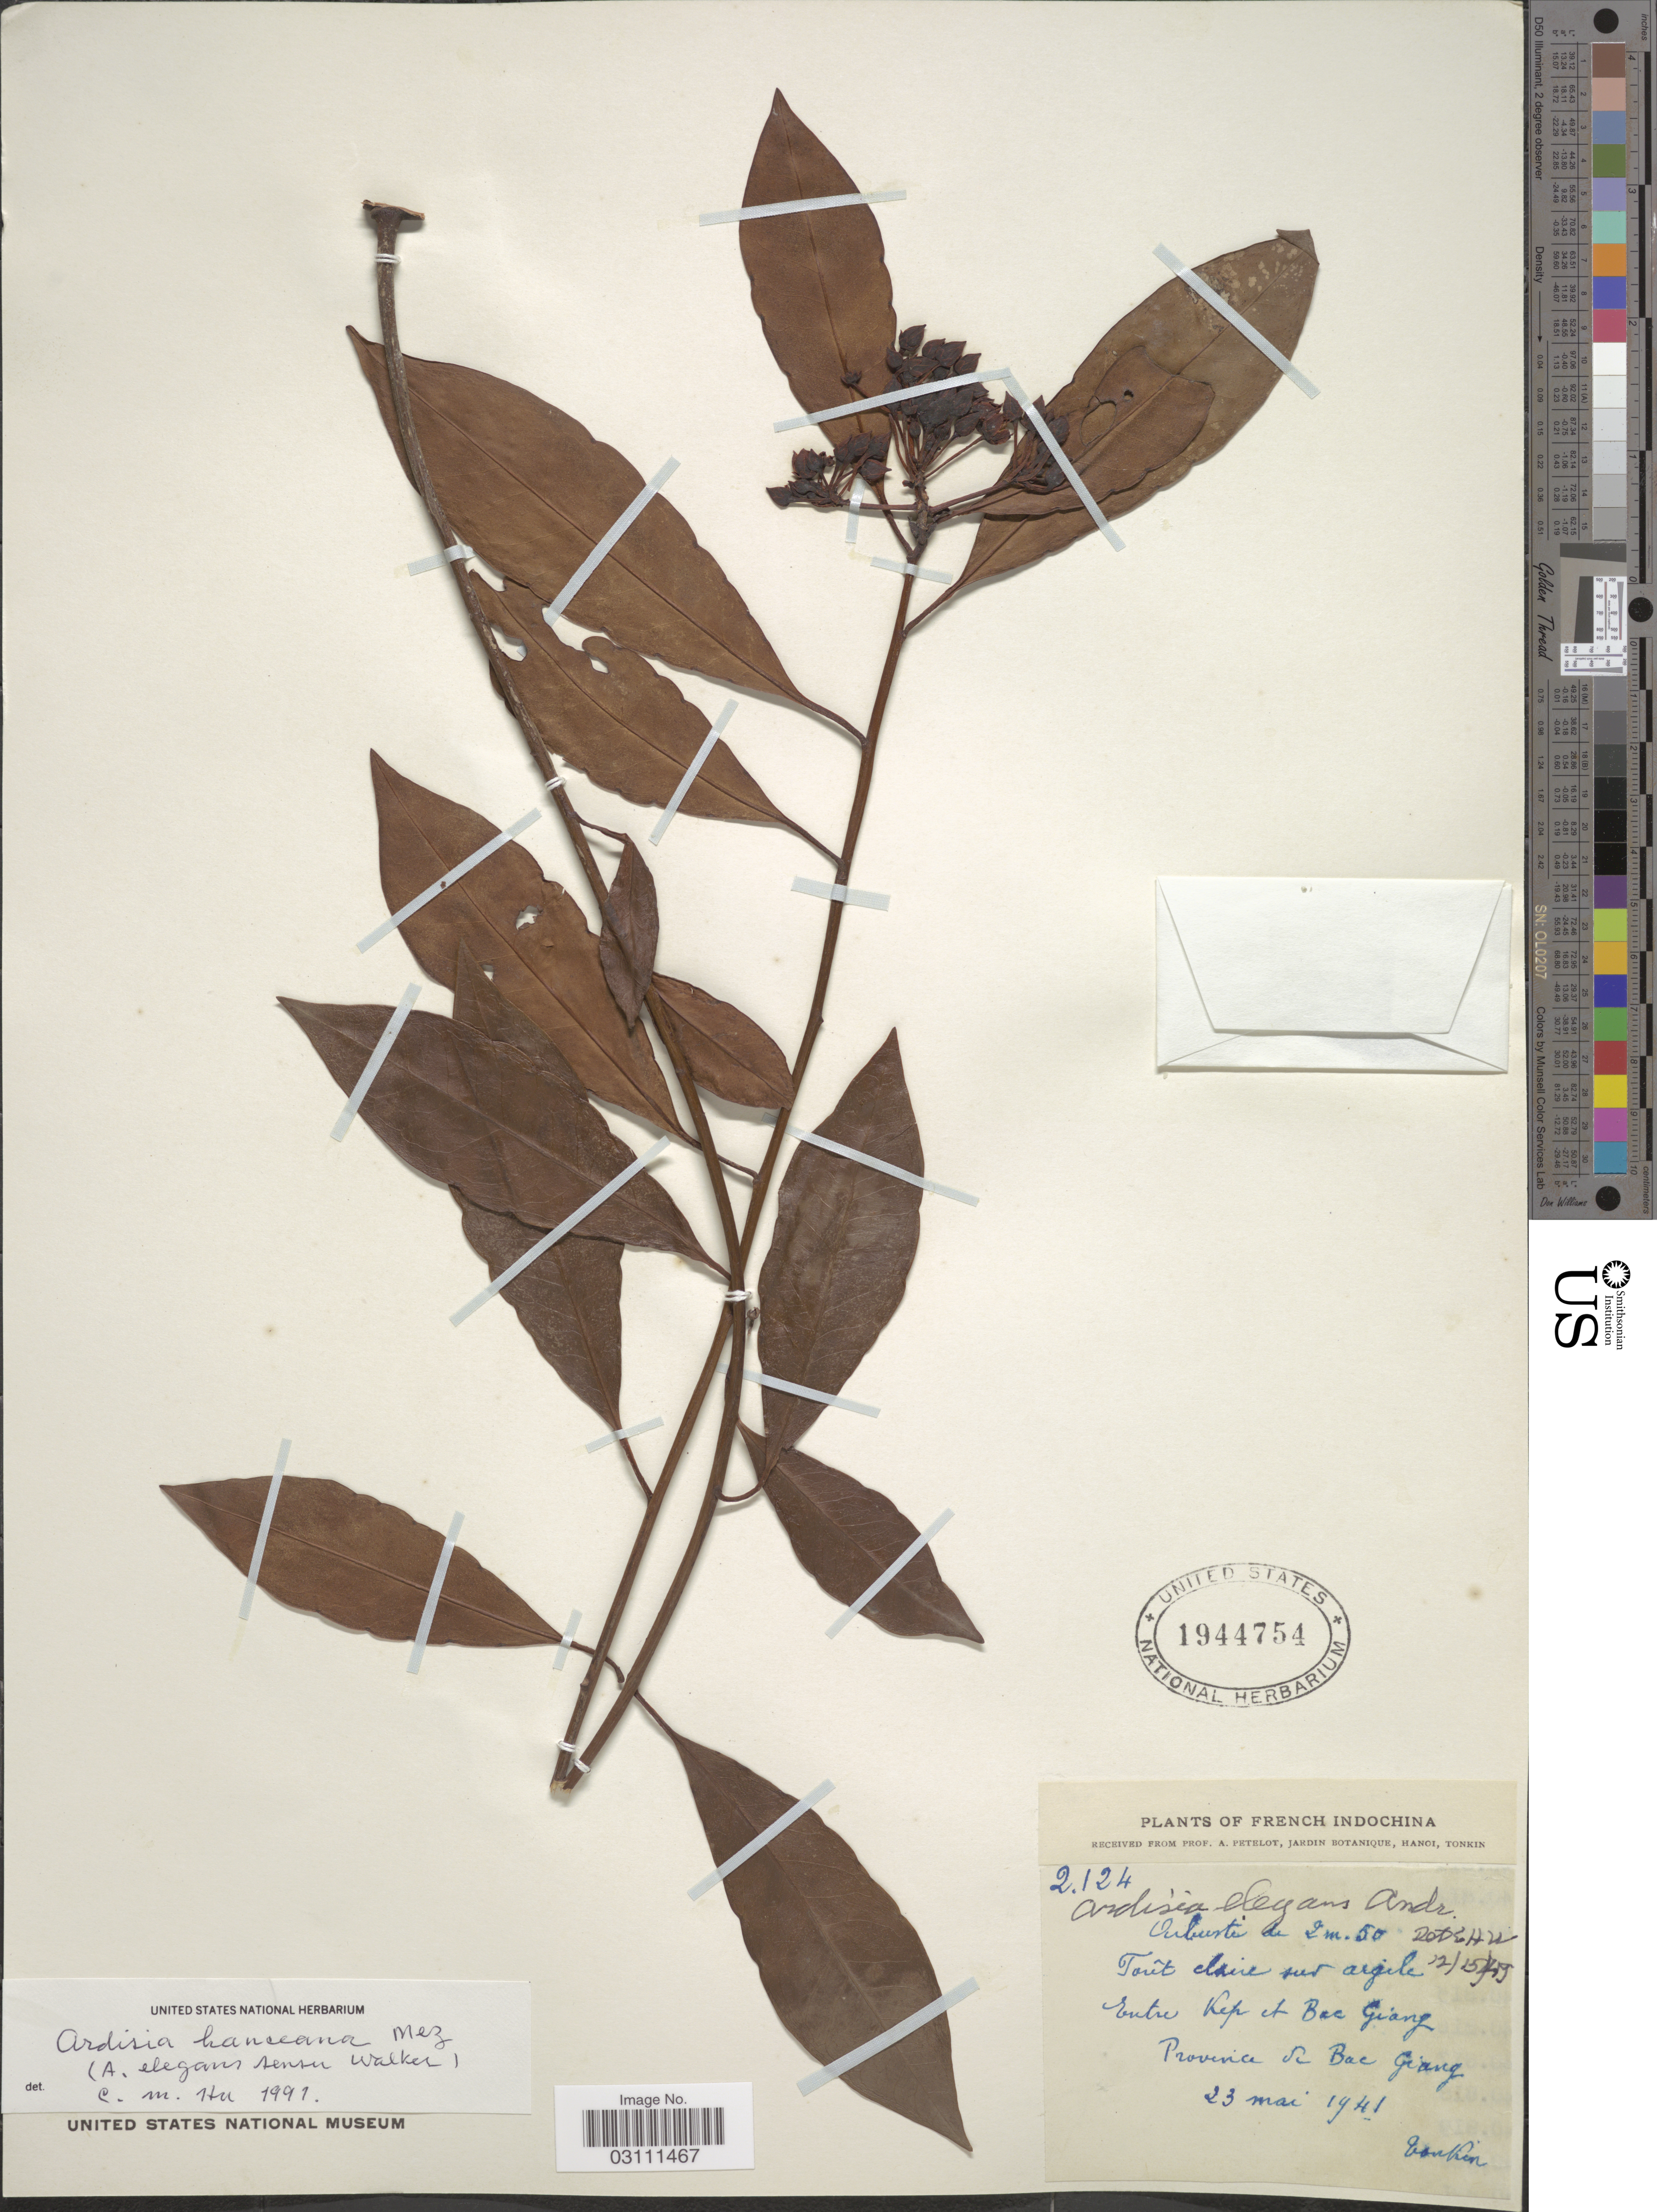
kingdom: Plantae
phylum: Tracheophyta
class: Magnoliopsida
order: Ericales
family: Primulaceae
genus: Ardisia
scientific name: Ardisia elegans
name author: Andrews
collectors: A. Petelot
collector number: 2124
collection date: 1941-05-23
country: Vietnam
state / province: Bac Giang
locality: Entre Kep et Bac Giang, Province de Bac Giang, French Indochina.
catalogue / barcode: US 1944754